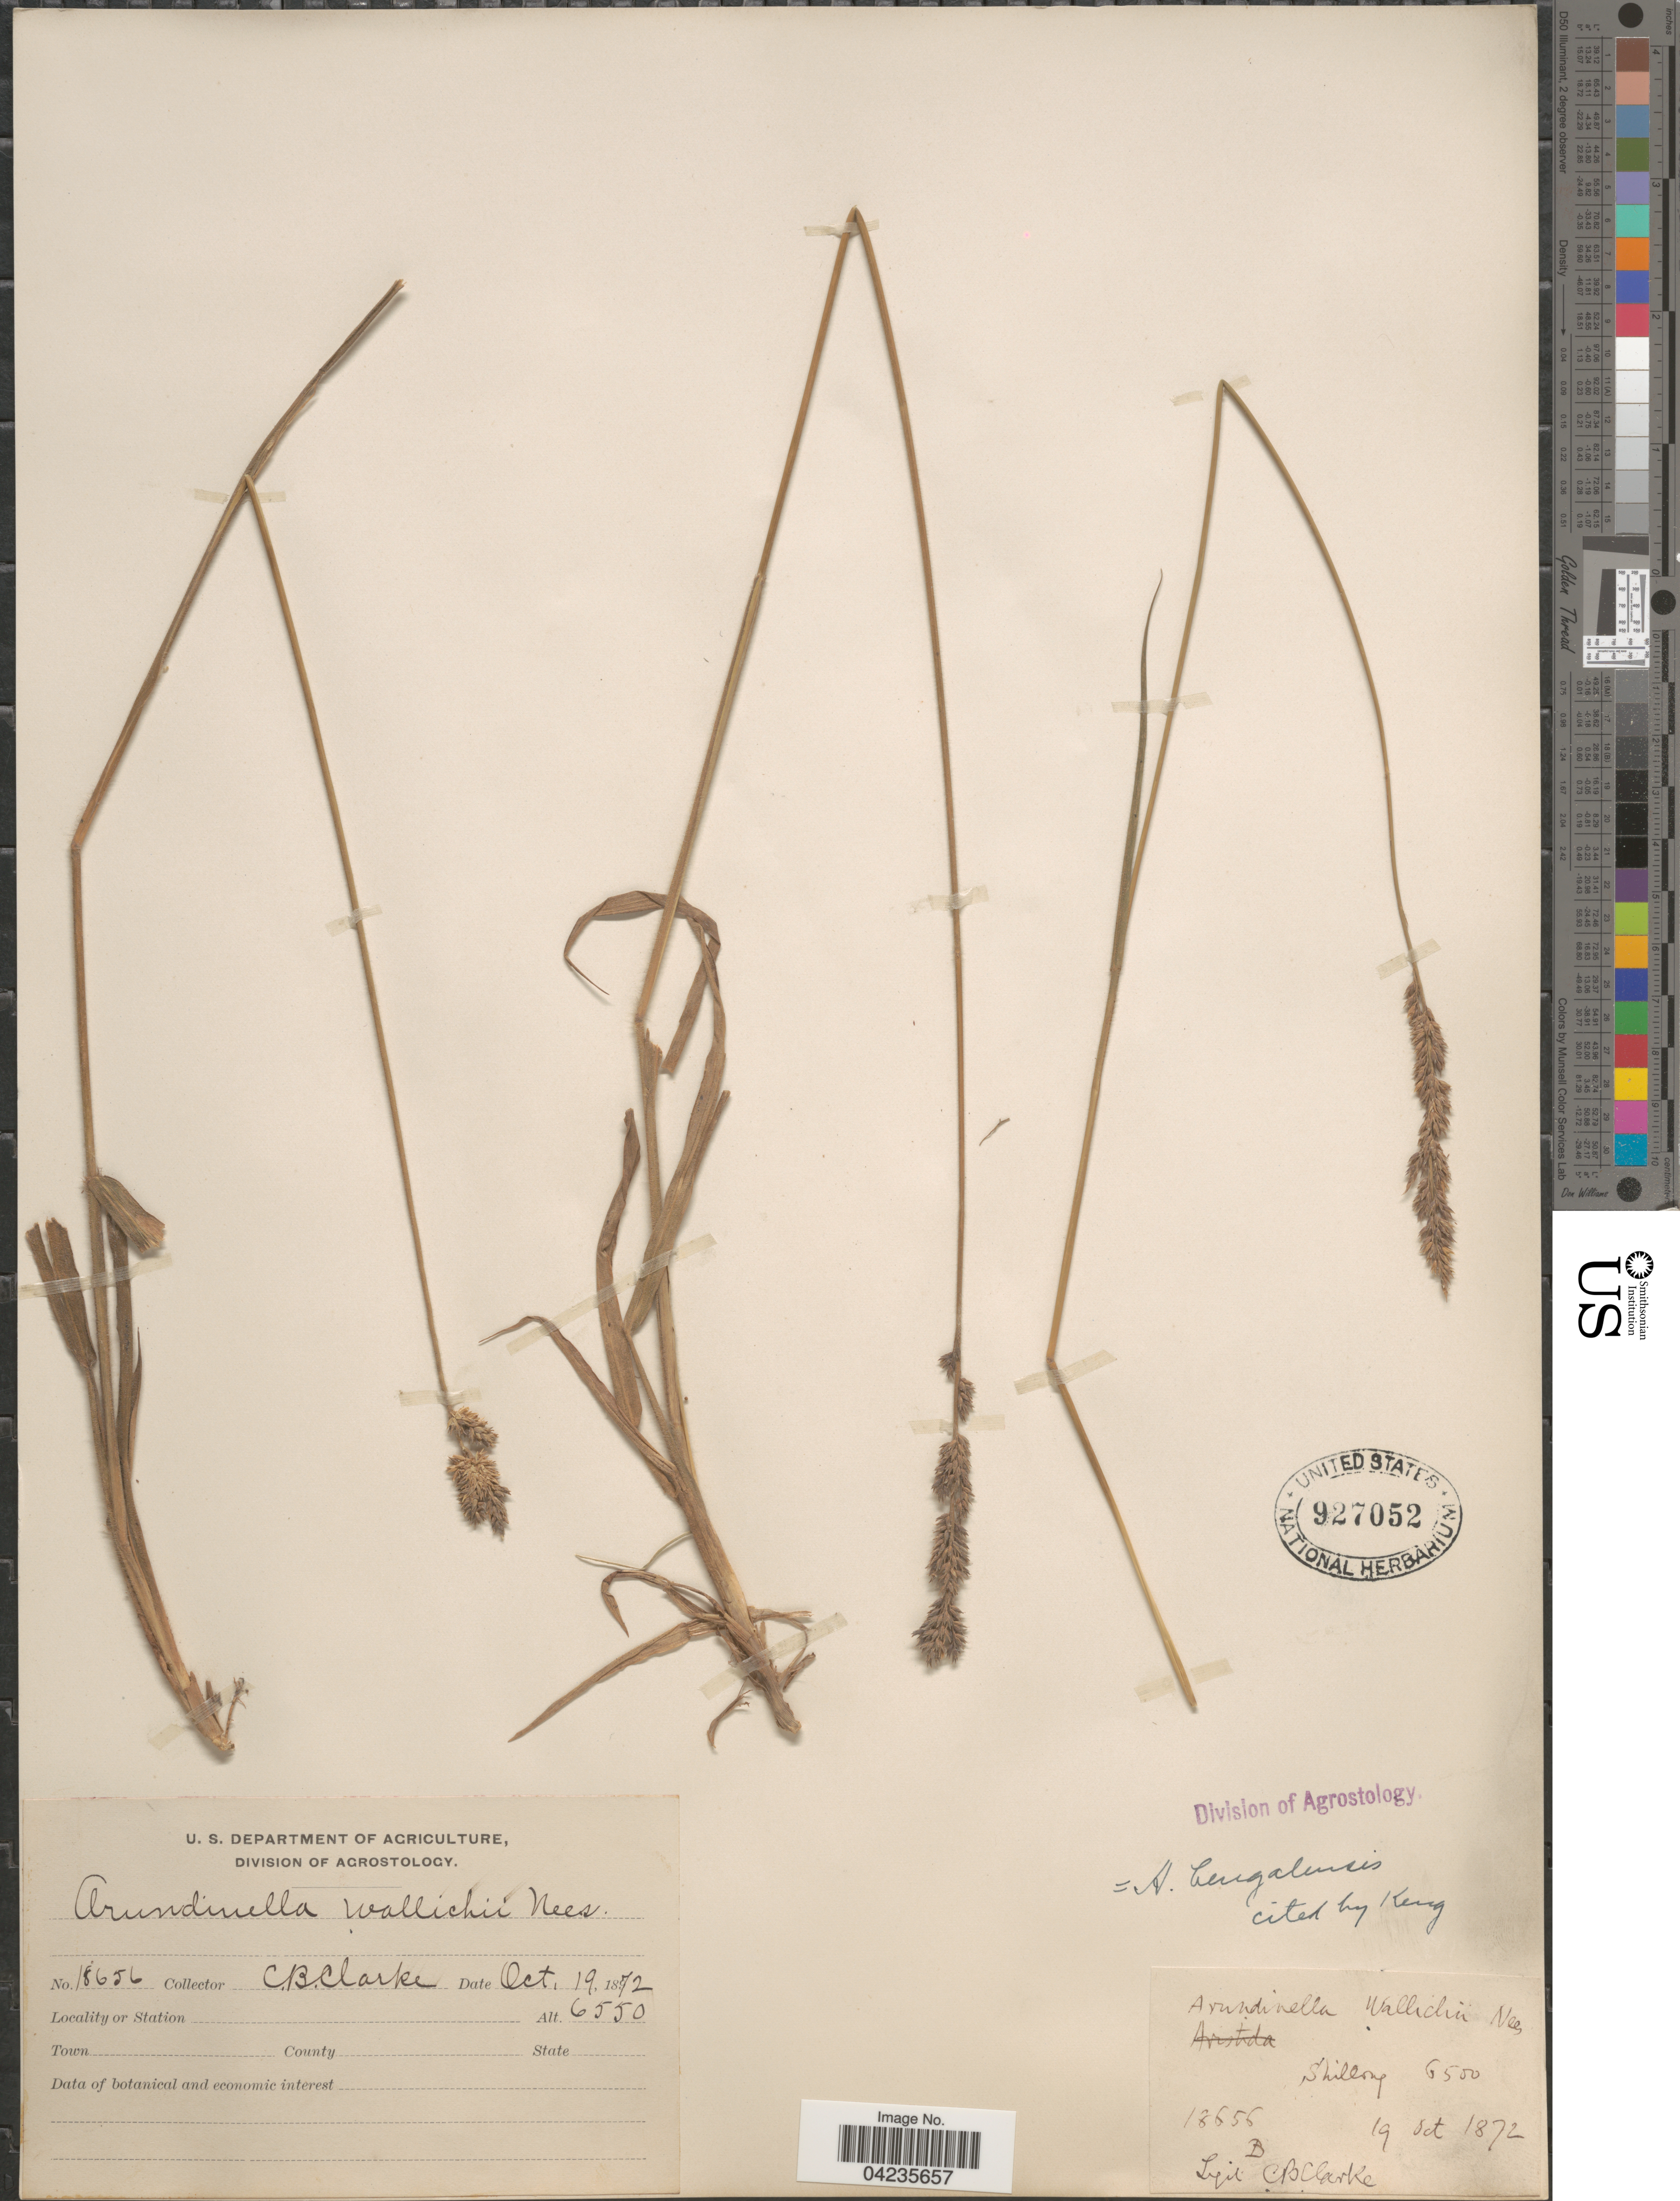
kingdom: Plantae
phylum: Tracheophyta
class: Liliopsida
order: Poales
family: Poaceae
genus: Arundinella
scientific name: Arundinella bengalensis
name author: (Spreng.) Druce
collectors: C. B. Clarke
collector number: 18656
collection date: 1872-10-19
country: India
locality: Shillong.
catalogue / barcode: US 927052